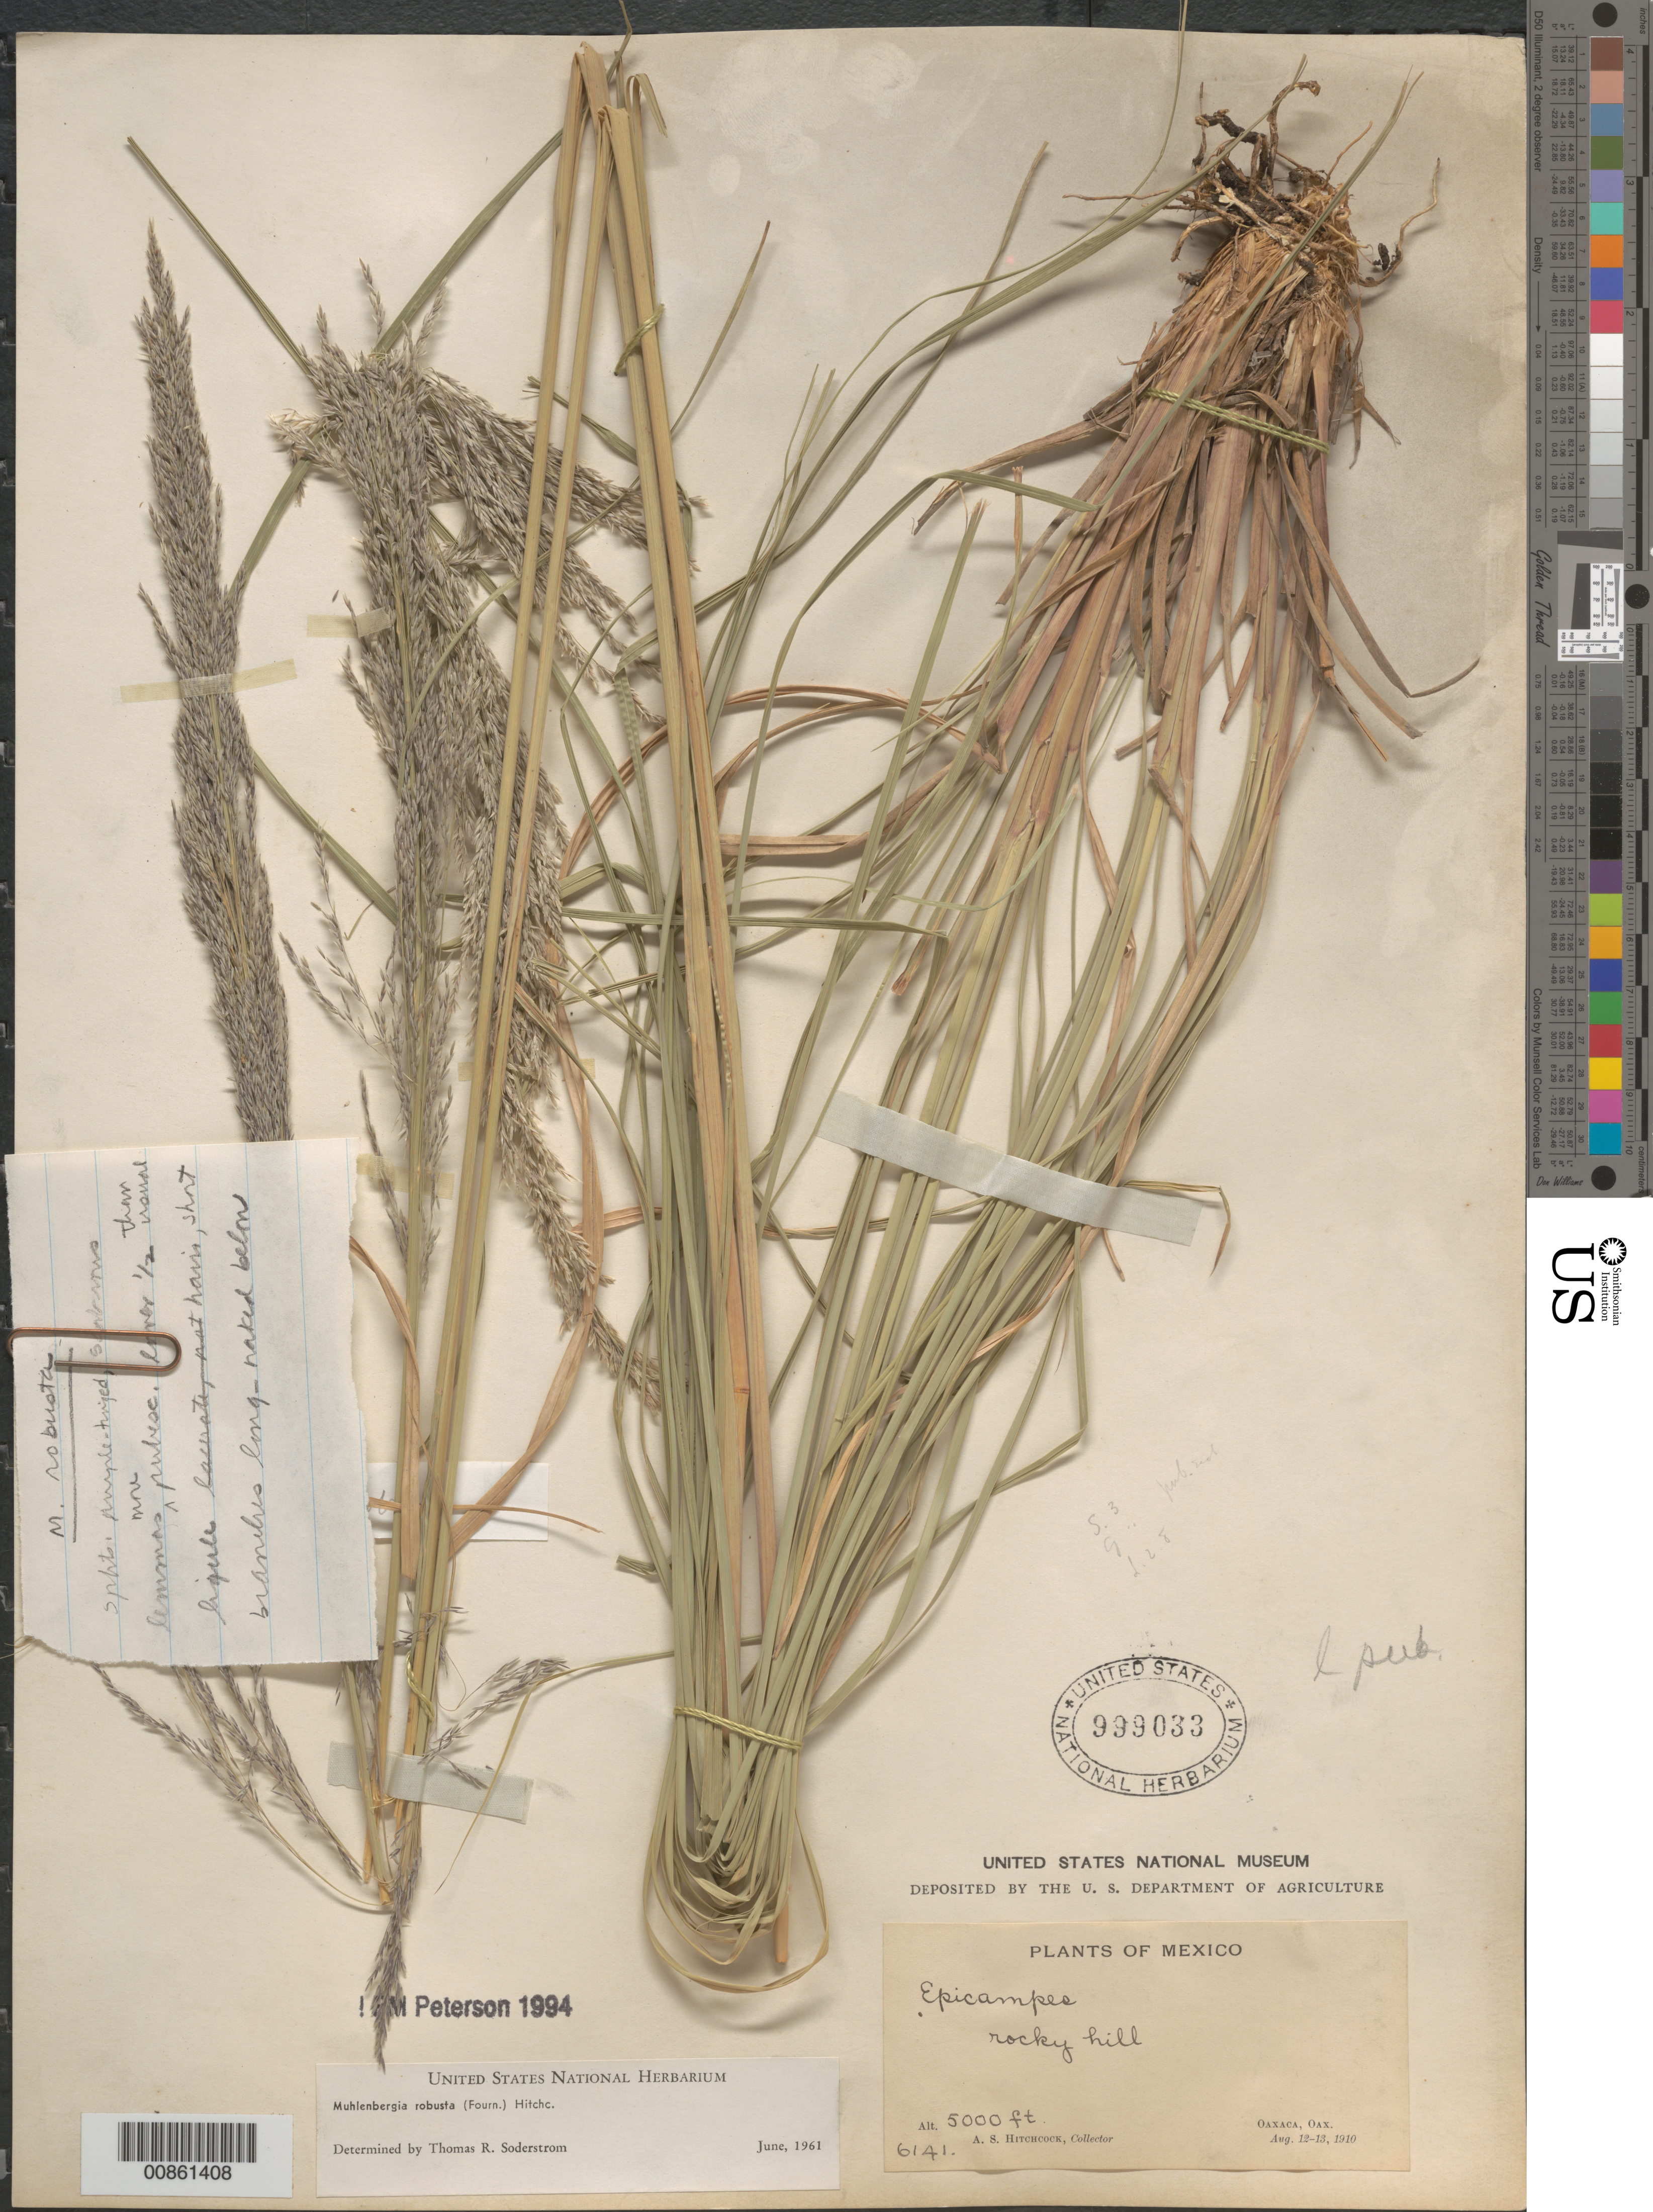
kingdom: Plantae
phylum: Tracheophyta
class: Liliopsida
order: Poales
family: Poaceae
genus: Muhlenbergia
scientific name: Muhlenbergia robusta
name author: (E. Fourn.) Hitchc.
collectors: A. S. Hitchcock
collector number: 6141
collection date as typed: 12 Aug 1910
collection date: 1910-08-12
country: Mexico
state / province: Oaxaca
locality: Oaxaca, Oax.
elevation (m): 1524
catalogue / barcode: US 999033